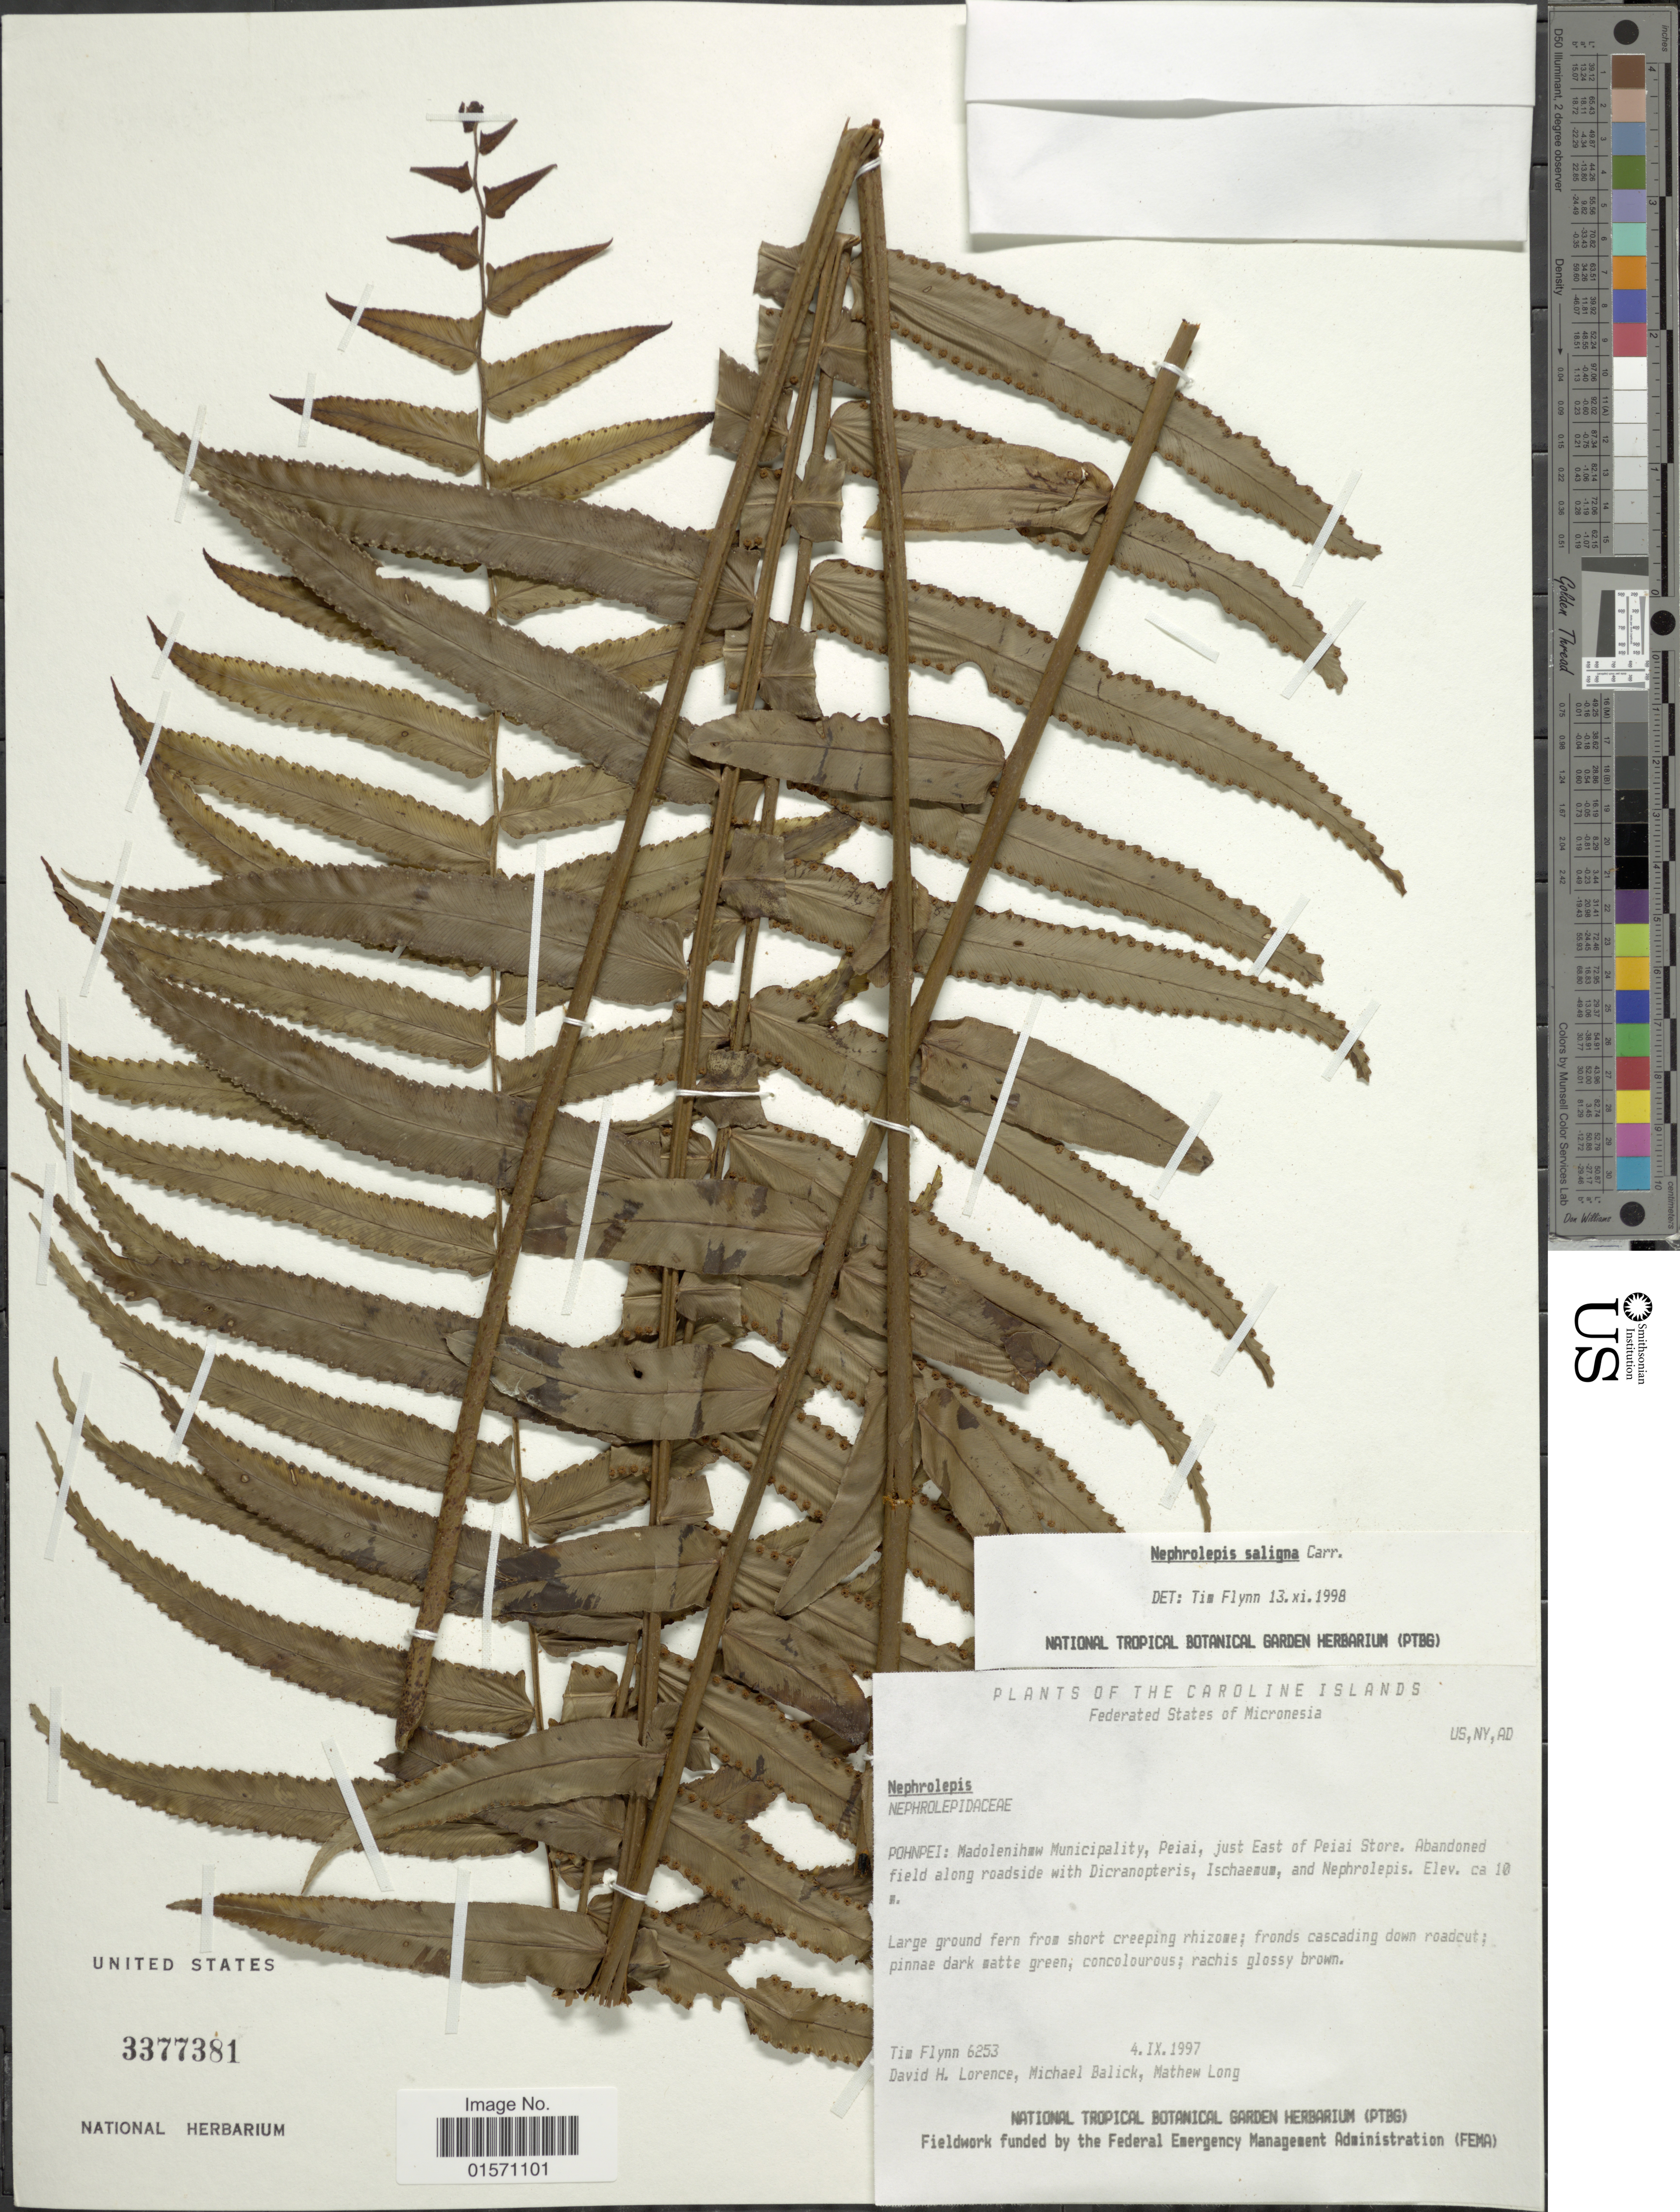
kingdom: Plantae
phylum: Tracheophyta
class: Polypodiopsida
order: Polypodiales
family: Nephrolepidaceae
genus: Nephrolepis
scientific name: Nephrolepis saligna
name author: Cav.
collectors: T. Flynn, D. Lorence, M. J. Balick & M. Long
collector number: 6253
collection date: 1997-09-04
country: Micronesia, Federated States of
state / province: Pohnpei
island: Pohnpei [Ponape]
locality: Caroline Islands. Madolenihmw Municipality, Peiai, just east of Peiai Store [interpreted]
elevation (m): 10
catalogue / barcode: US 3377381